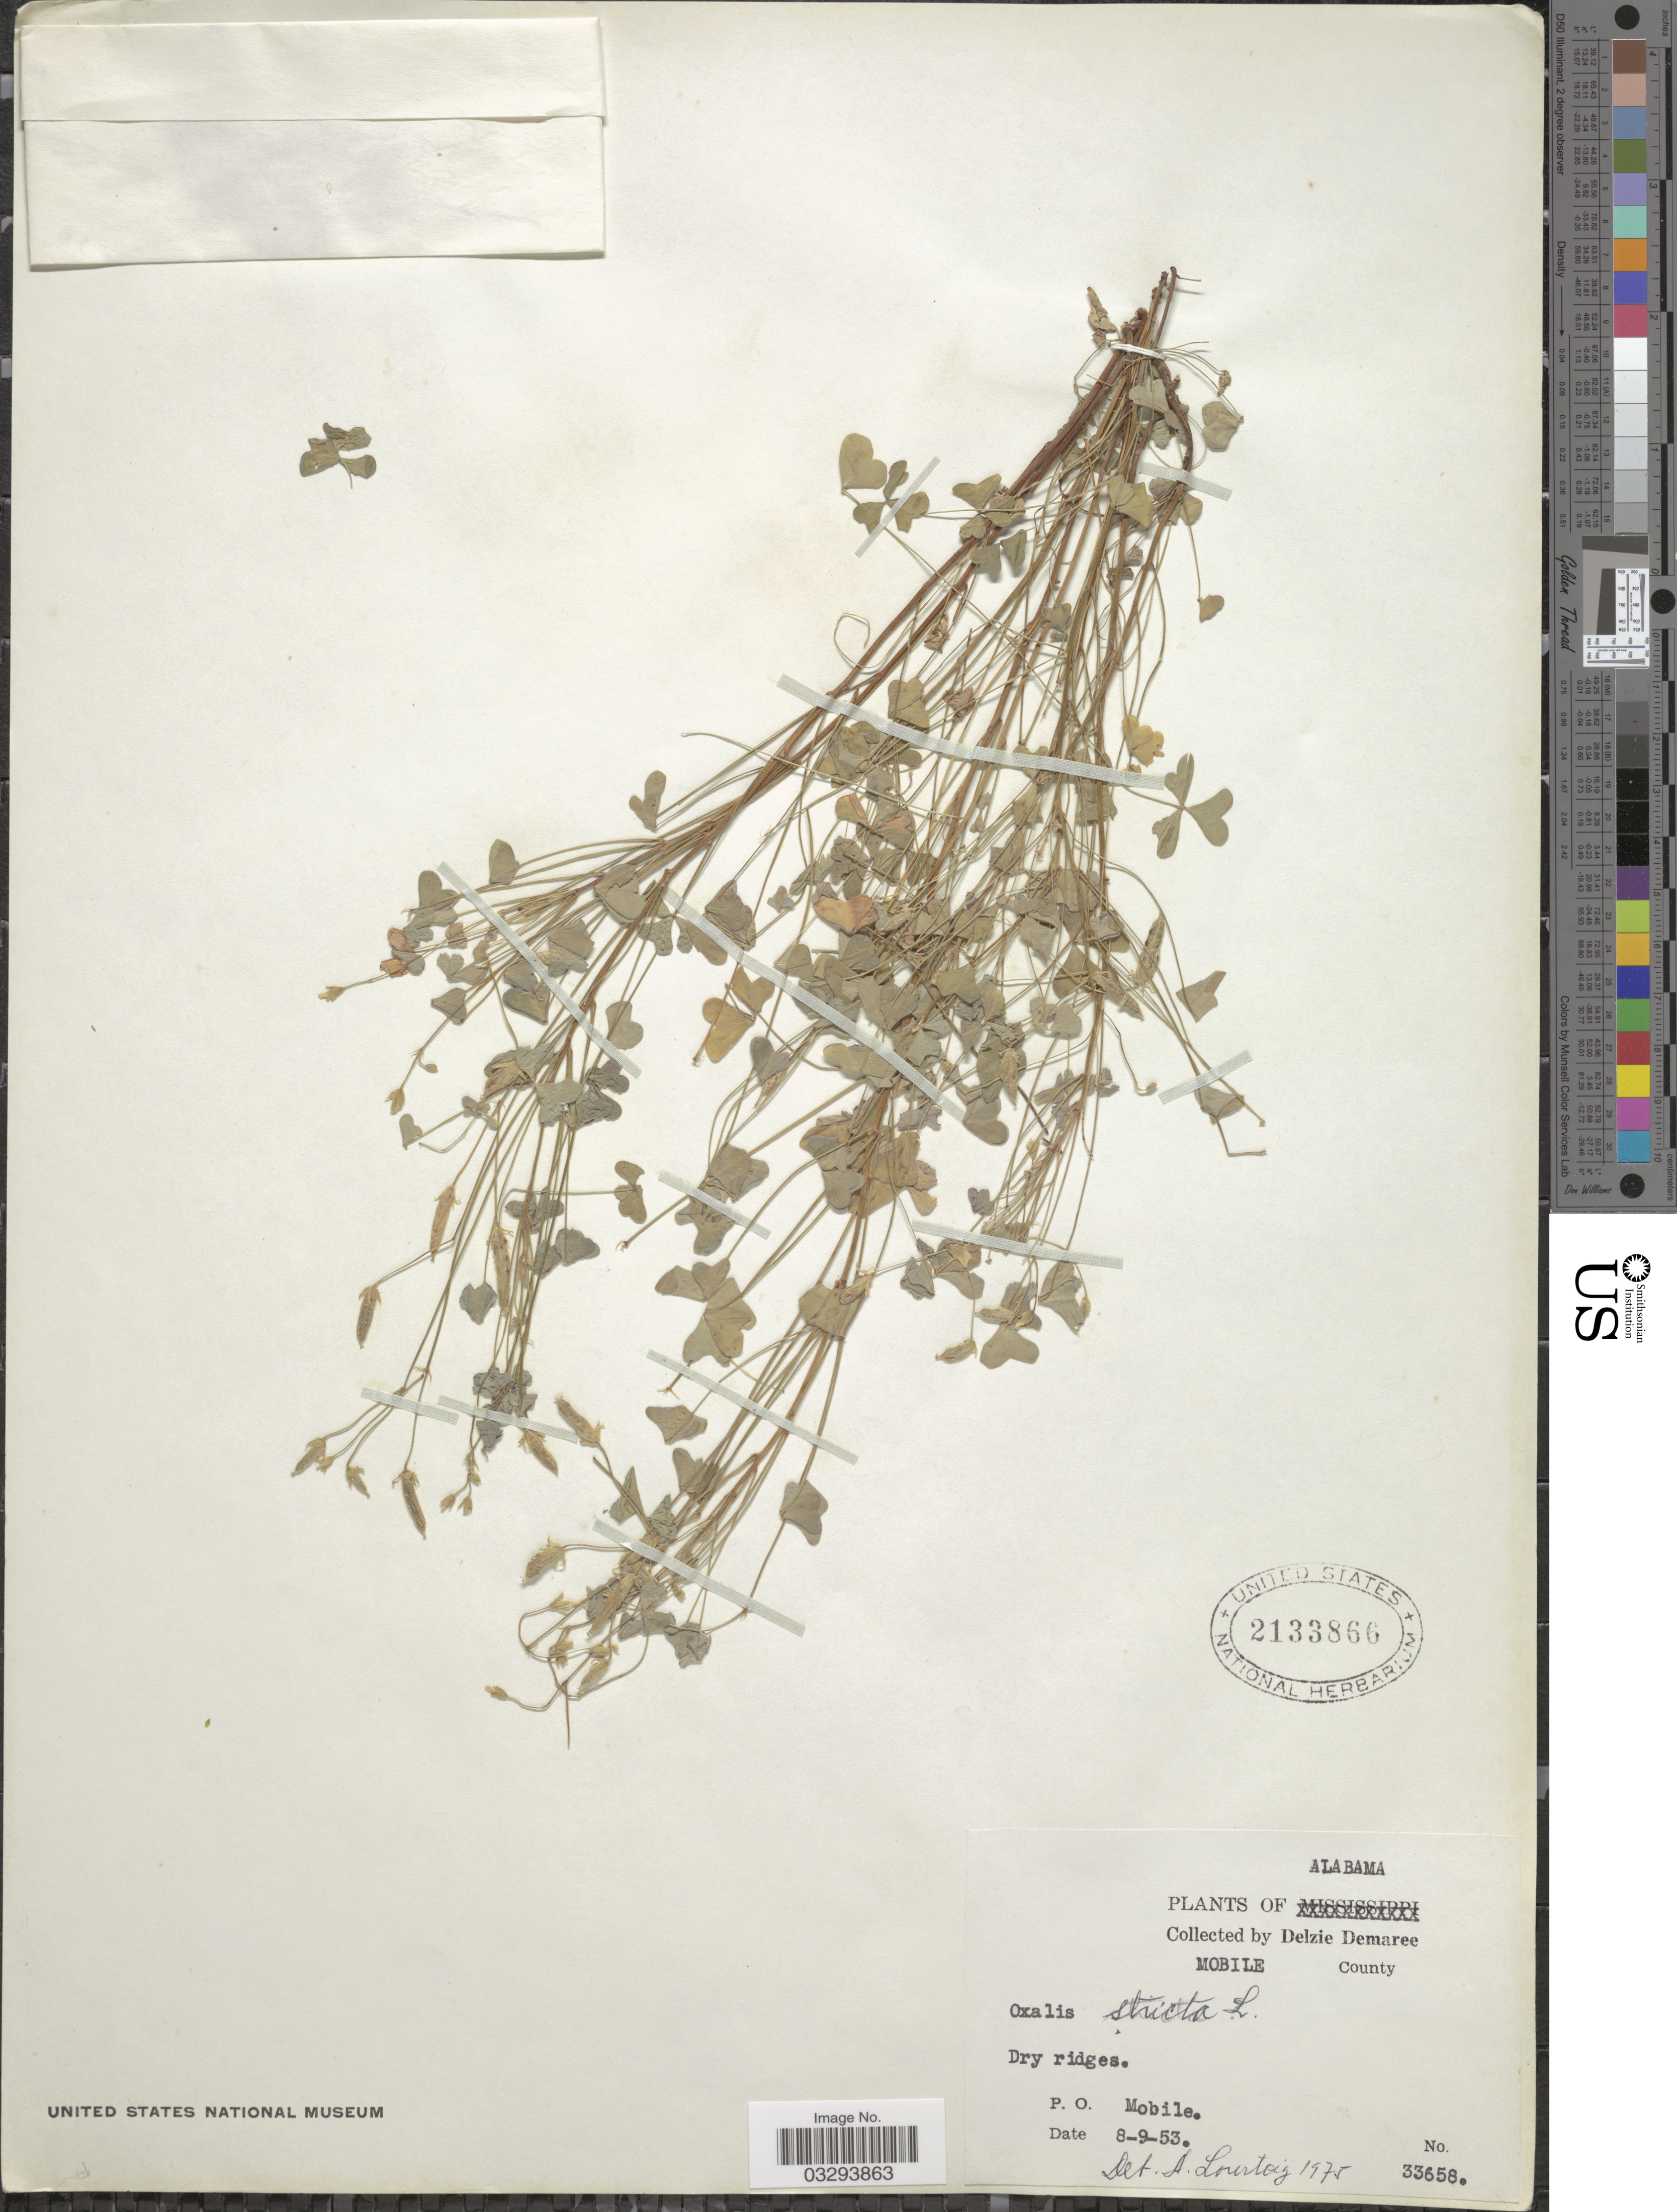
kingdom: Plantae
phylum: Tracheophyta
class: Magnoliopsida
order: Oxalidales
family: Oxalidaceae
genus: Oxalis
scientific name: Oxalis stricta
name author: L.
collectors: D. Demaree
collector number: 33658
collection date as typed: Transcribed d/m/y: 9/8/53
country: United States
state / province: Alabama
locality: Mobile County. P.O. Mobile.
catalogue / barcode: US 2133866